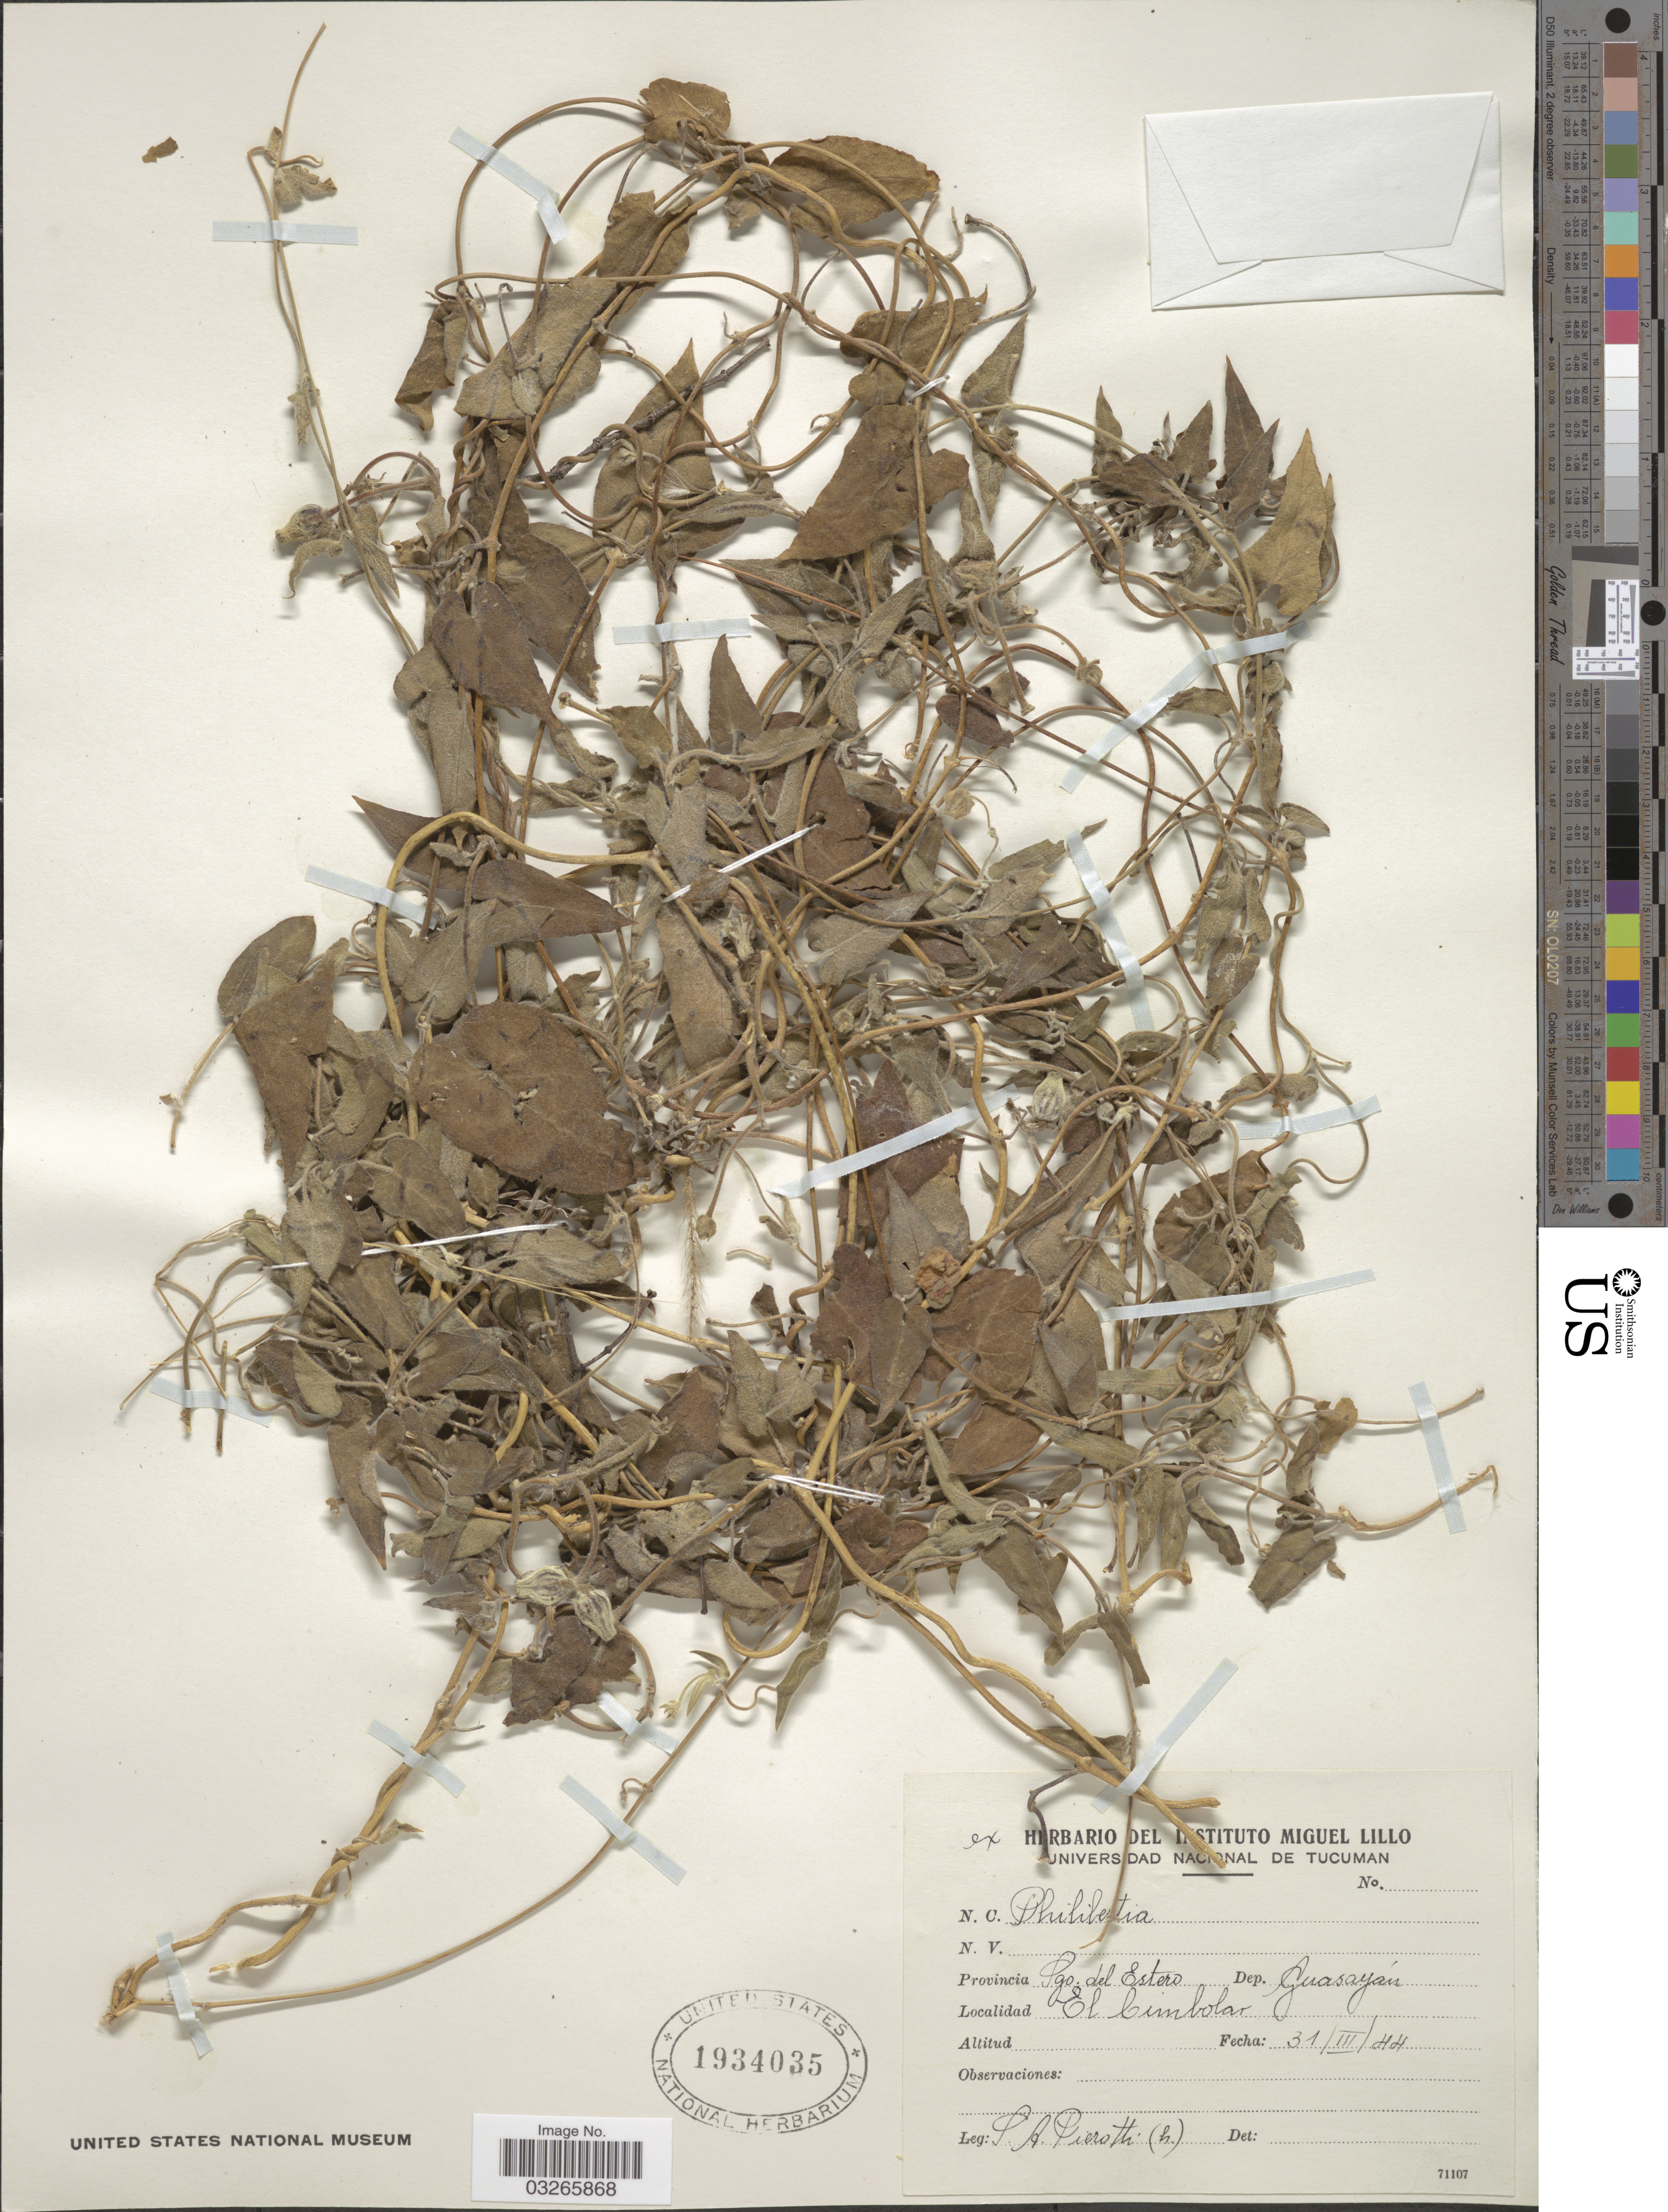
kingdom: Plantae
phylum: Tracheophyta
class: Magnoliopsida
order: Gentianales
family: Apocynaceae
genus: Sarcostemma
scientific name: Sarcostemma sp.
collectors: S. A. Pierotti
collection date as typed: Transcribed d/m/y: 31/3/44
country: Argentina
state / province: Santiago del Estero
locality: Dep. Guasayán. El Cimbolar.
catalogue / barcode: US 1934035